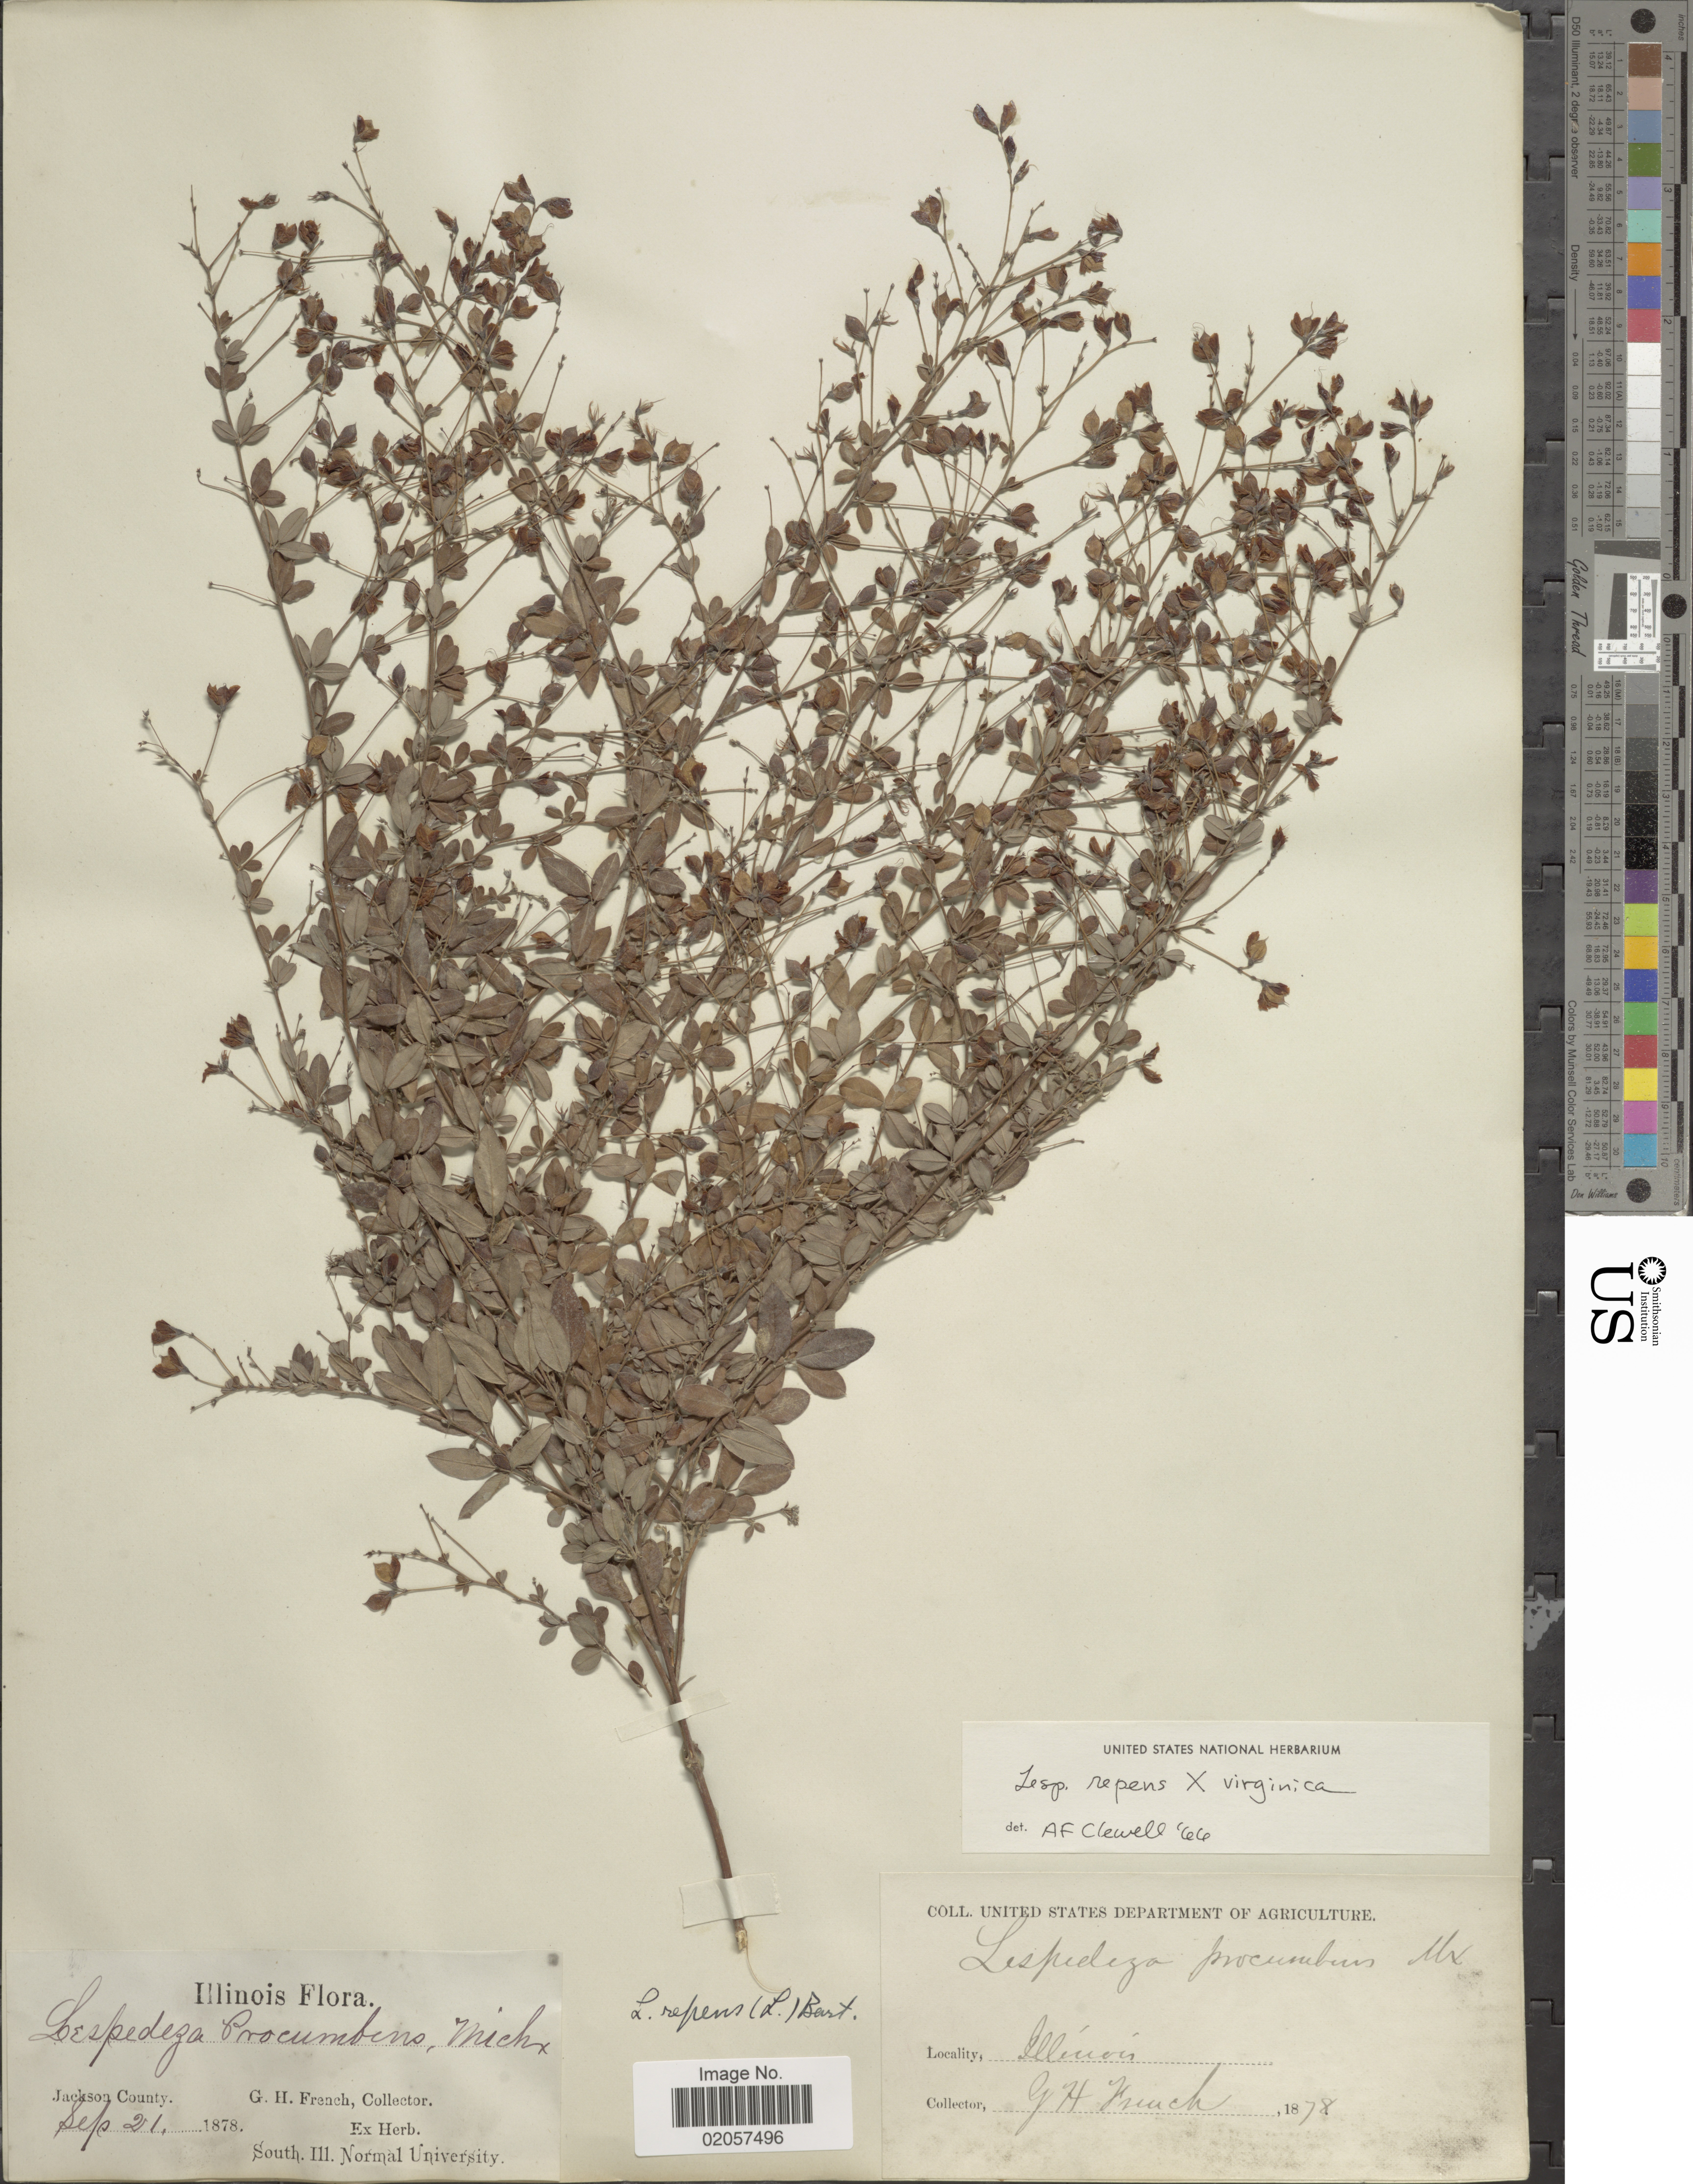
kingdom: Plantae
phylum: Tracheophyta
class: Magnoliopsida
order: Fabales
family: Fabaceae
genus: Lespedeza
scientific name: Lespedeza repens x L. virginica (L.) Britton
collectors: G. H. French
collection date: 1878-09-21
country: United States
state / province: Illinois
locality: Jackson County, Illinois.